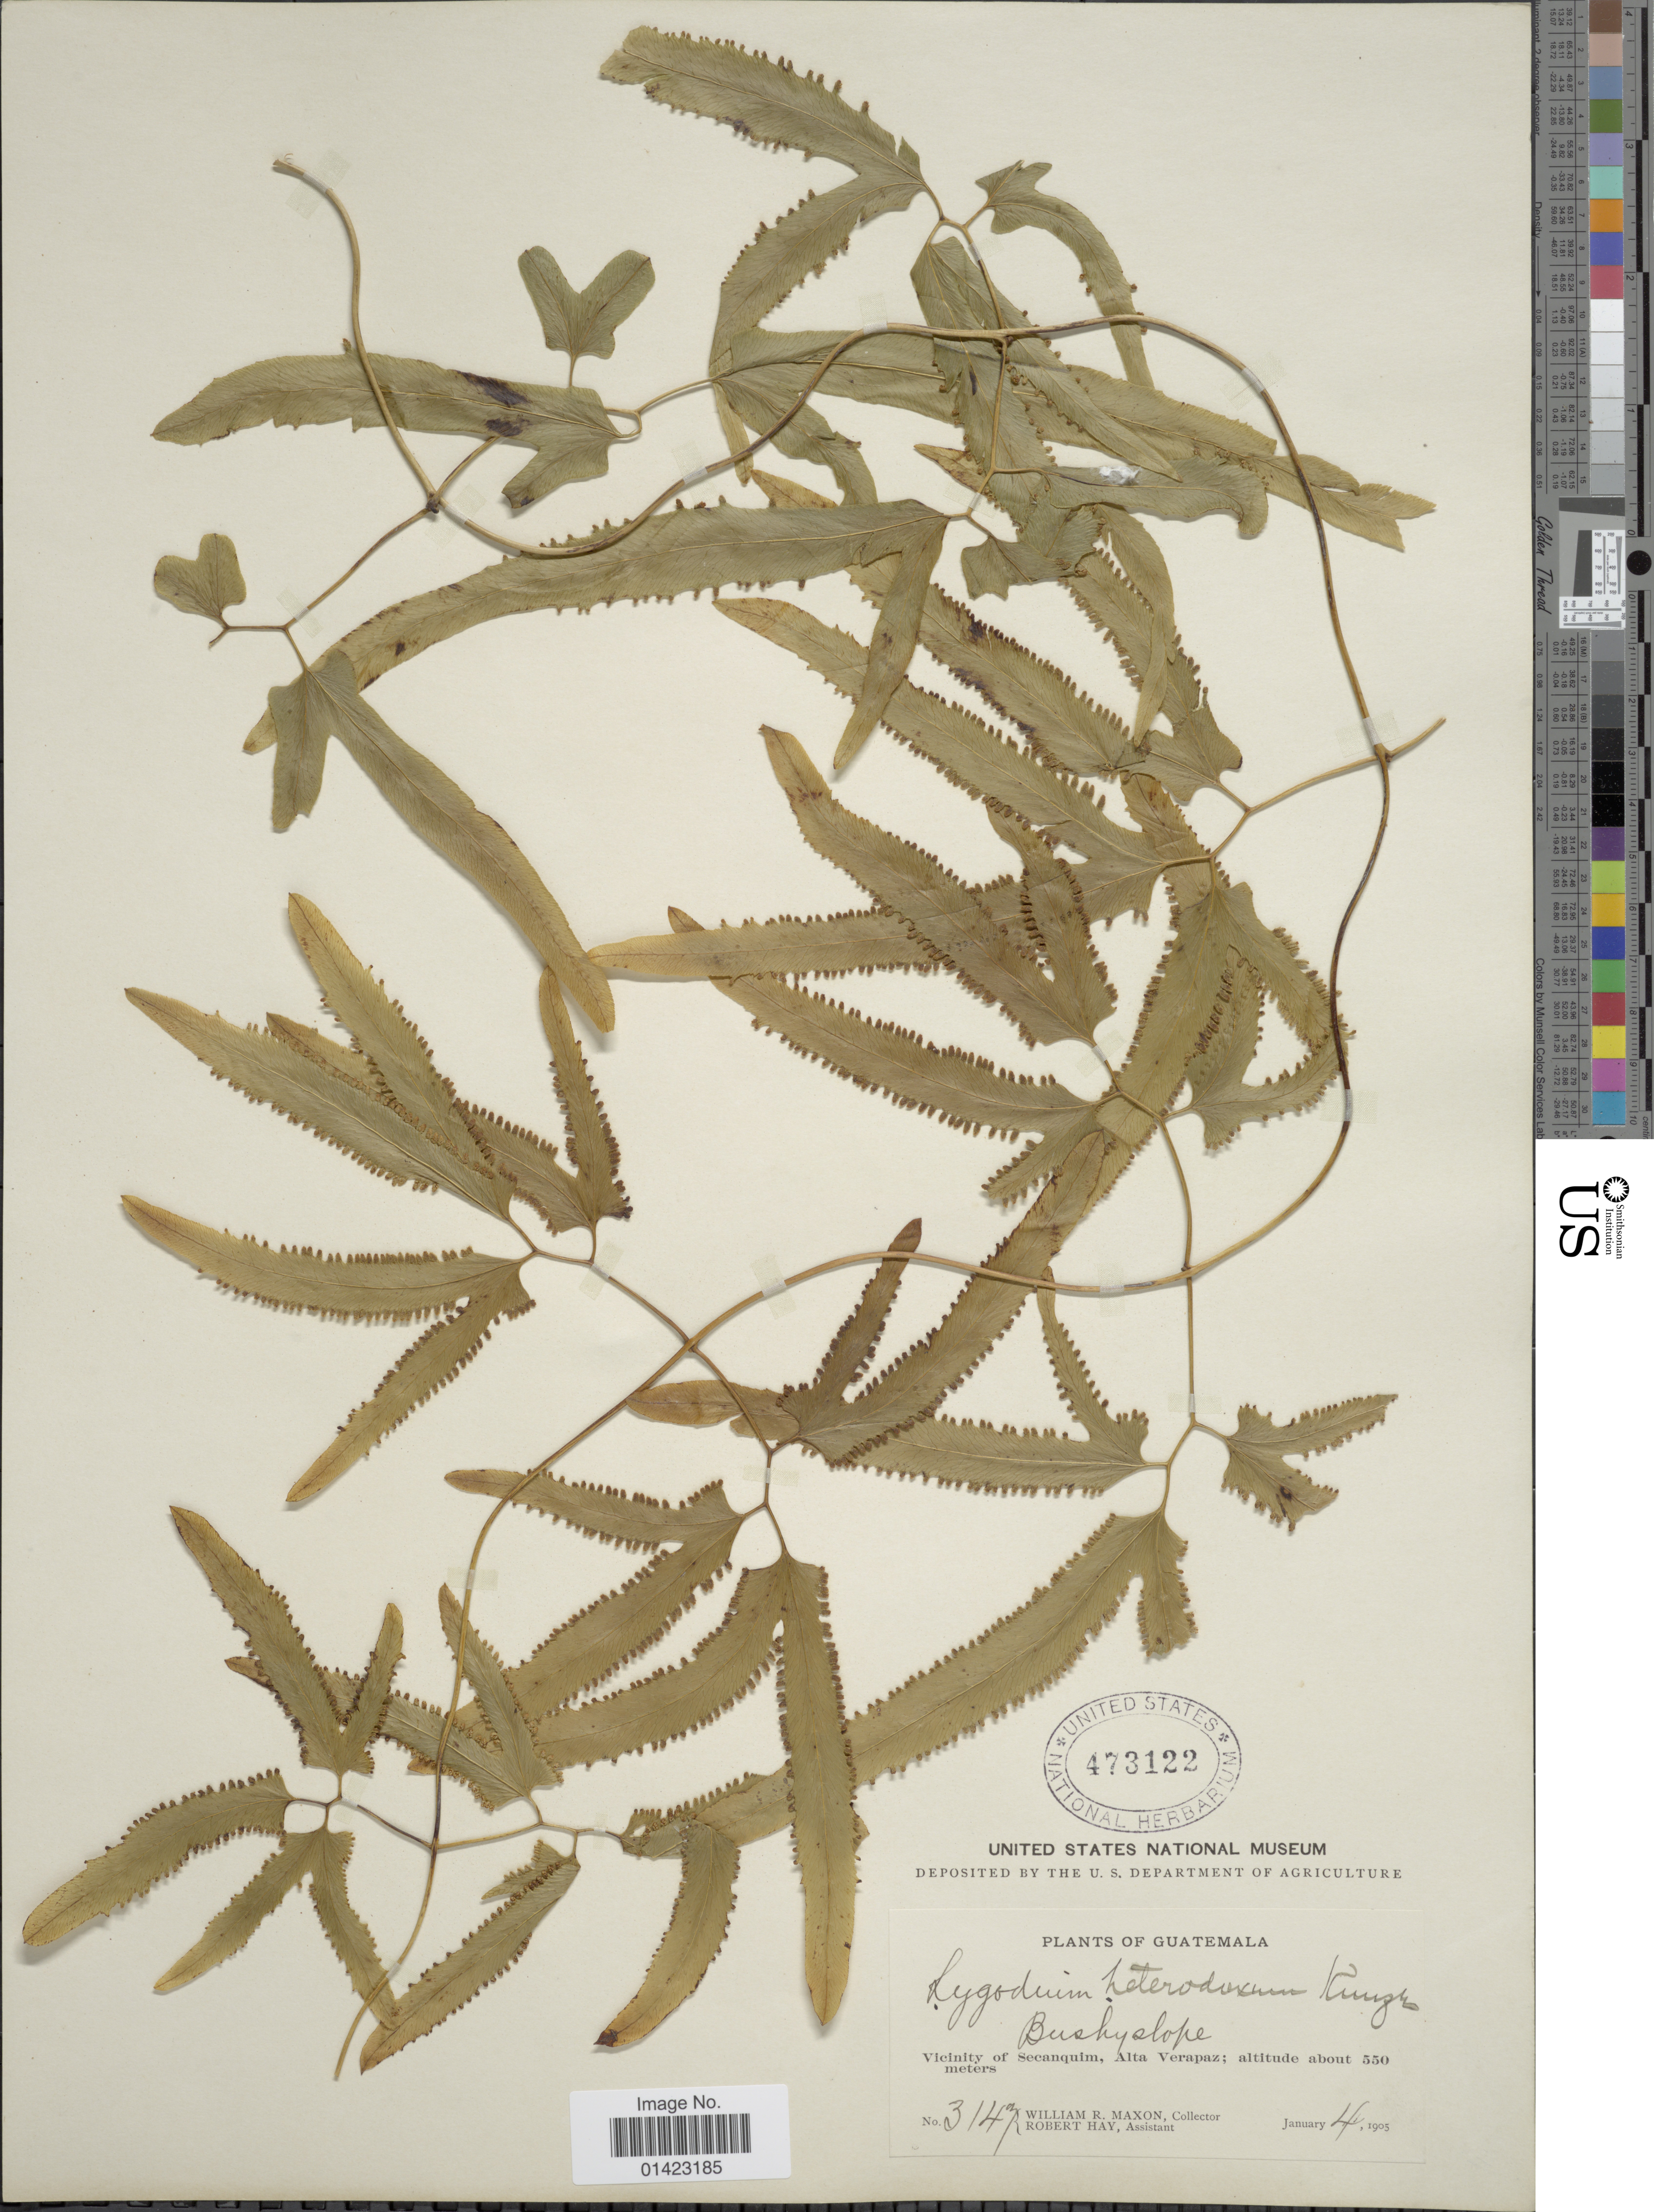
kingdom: Plantae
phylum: Tracheophyta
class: Polypodiopsida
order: Schizaeales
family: Lygodiaceae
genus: Lygodium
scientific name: Lygodium heterodoxum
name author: Kunze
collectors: W. R. Maxon & R. Hay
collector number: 3147*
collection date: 1905-01-04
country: Guatemala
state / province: Alta Verapaz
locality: Vicinity of Secanquim, Alta Verapaz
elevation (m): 550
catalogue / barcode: US 473122